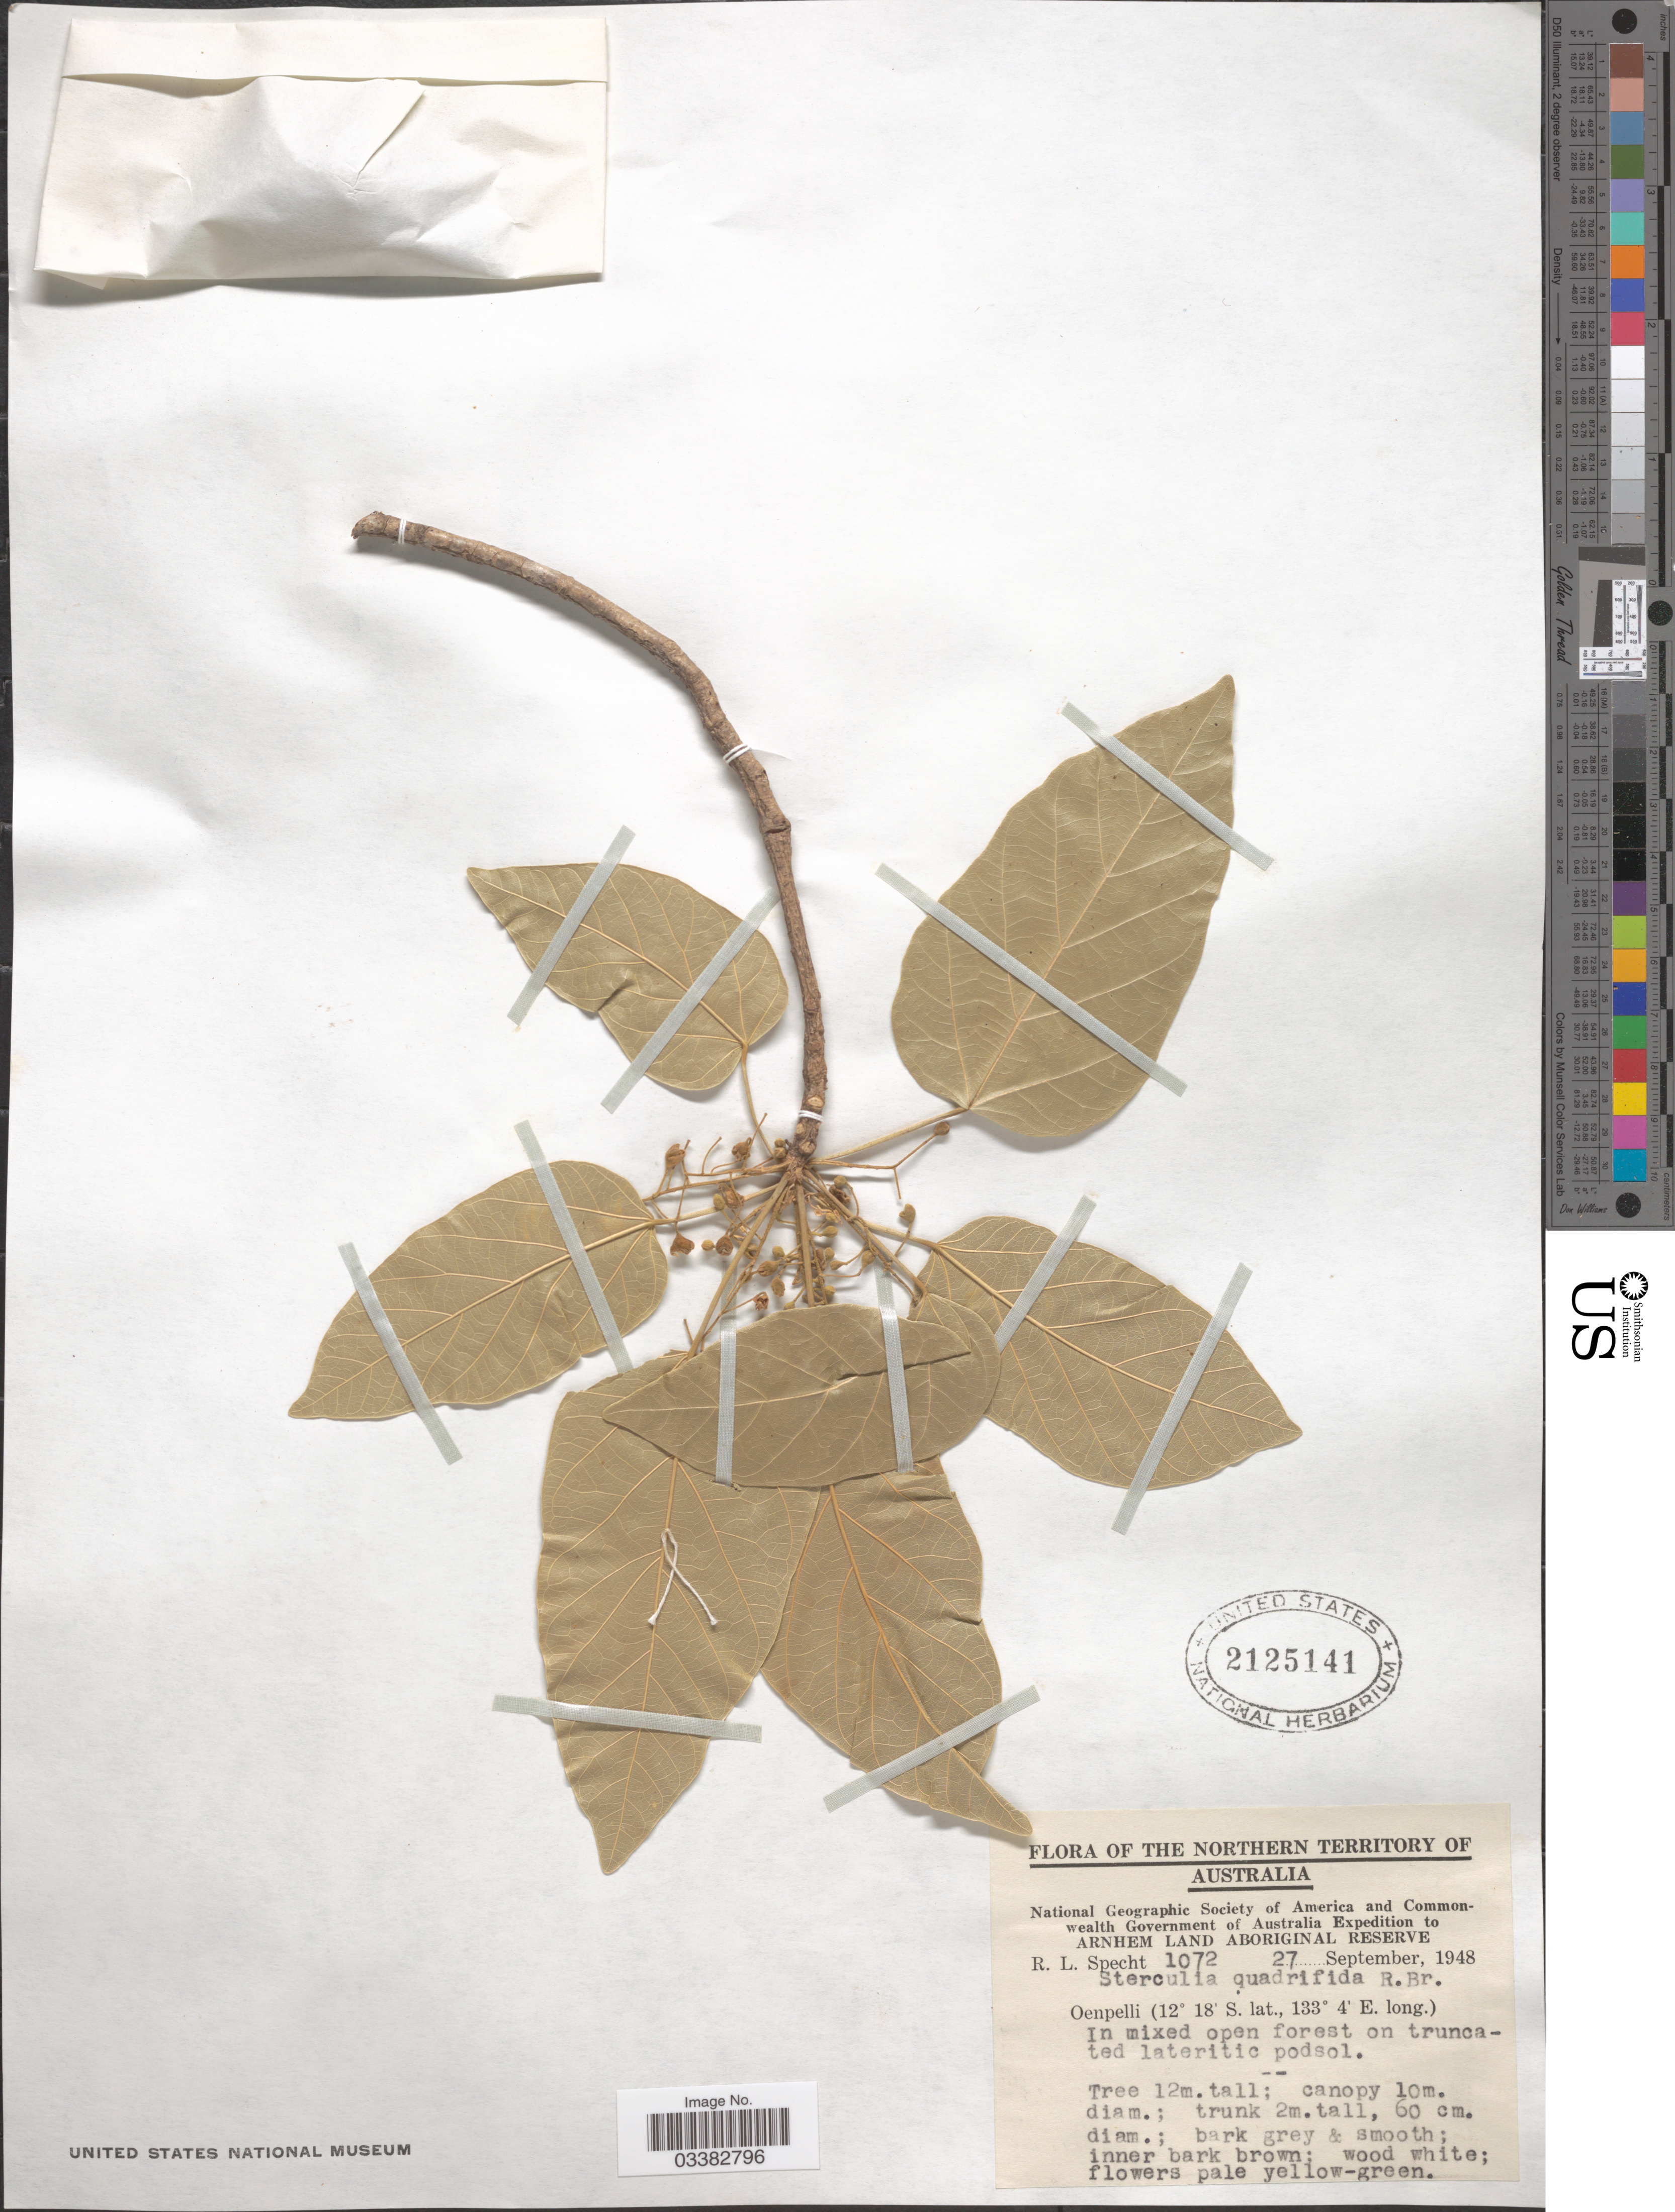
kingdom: Plantae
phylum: Tracheophyta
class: Magnoliopsida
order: Malvales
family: Malvaceae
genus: Sterculia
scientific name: Sterculia quadrifida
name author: R. Br.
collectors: R. L. Specht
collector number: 1072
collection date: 1948-09-27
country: Australia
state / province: Northern Territory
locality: Arnhem Land Aboriginal Reserve. Oenpelli.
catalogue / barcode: US 2125141